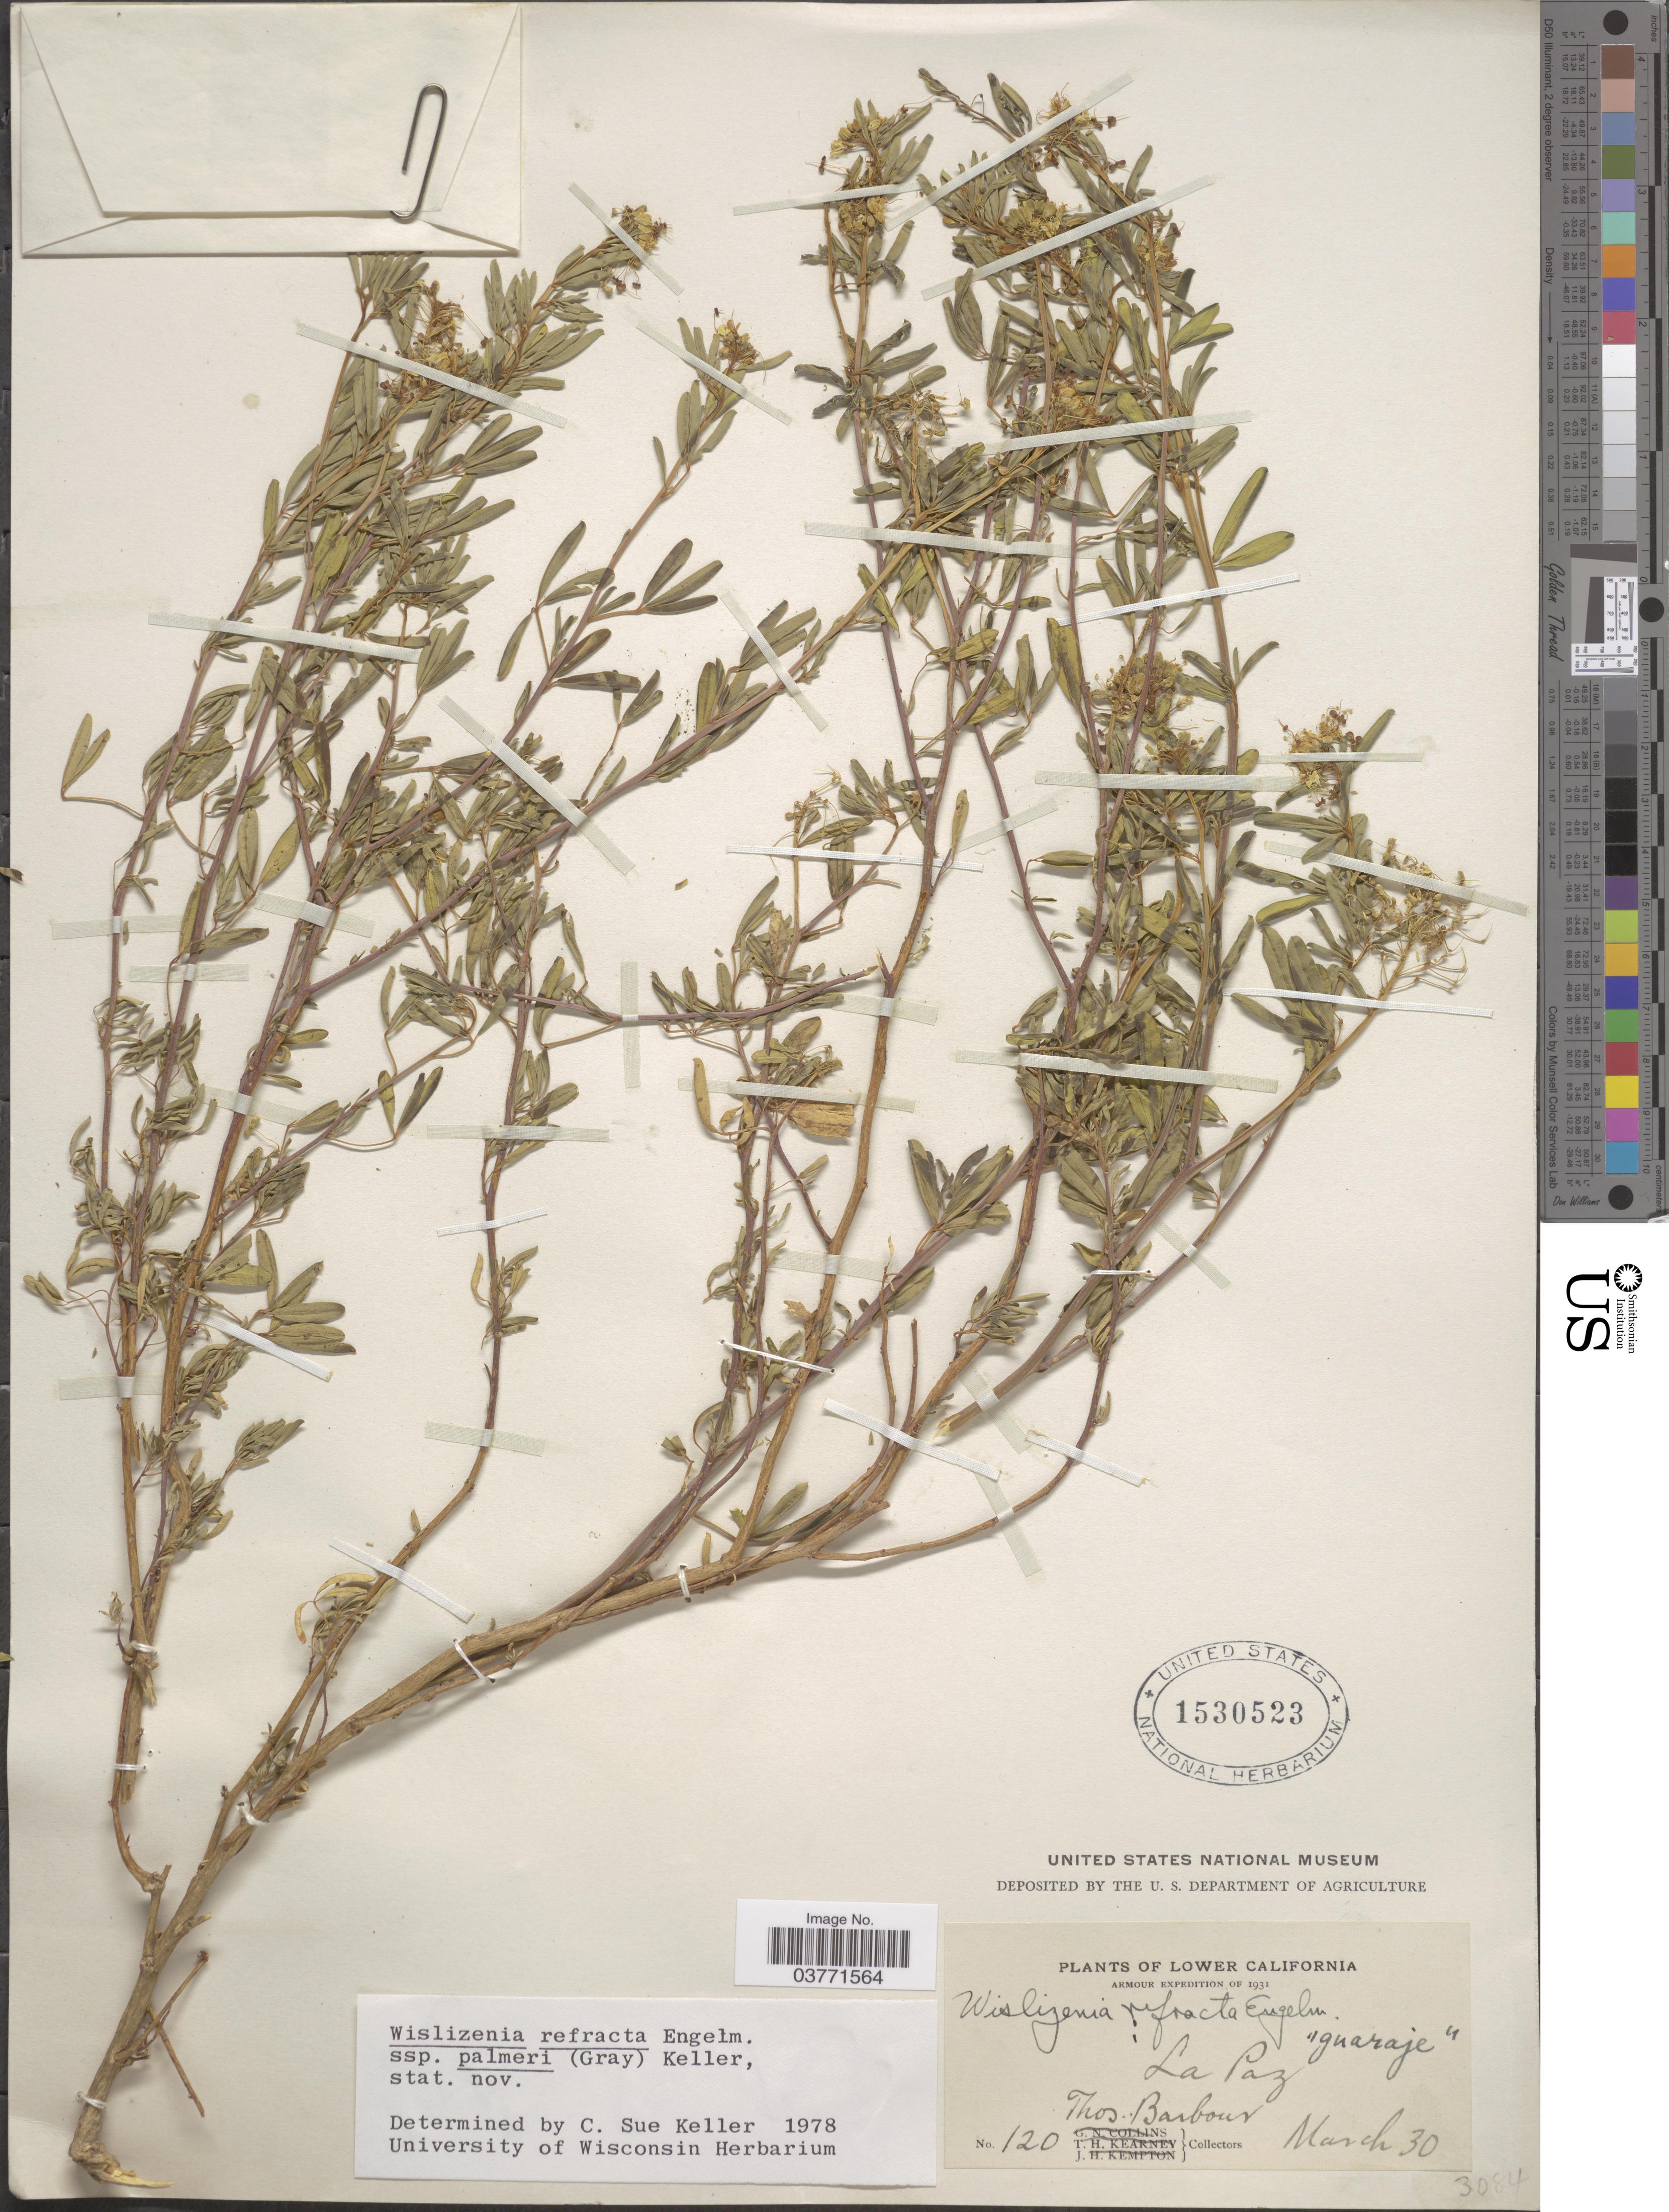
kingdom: Plantae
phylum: Tracheophyta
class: Magnoliopsida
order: Brassicales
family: Cleomaceae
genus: Cleomella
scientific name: Cleomella palmeri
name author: (A. Gray) J.C. Hall & Roalson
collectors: T. Barbour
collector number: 120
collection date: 1931-03-30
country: Mexico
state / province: Baja California Sur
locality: Lower California. La Paz.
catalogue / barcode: US 1530523